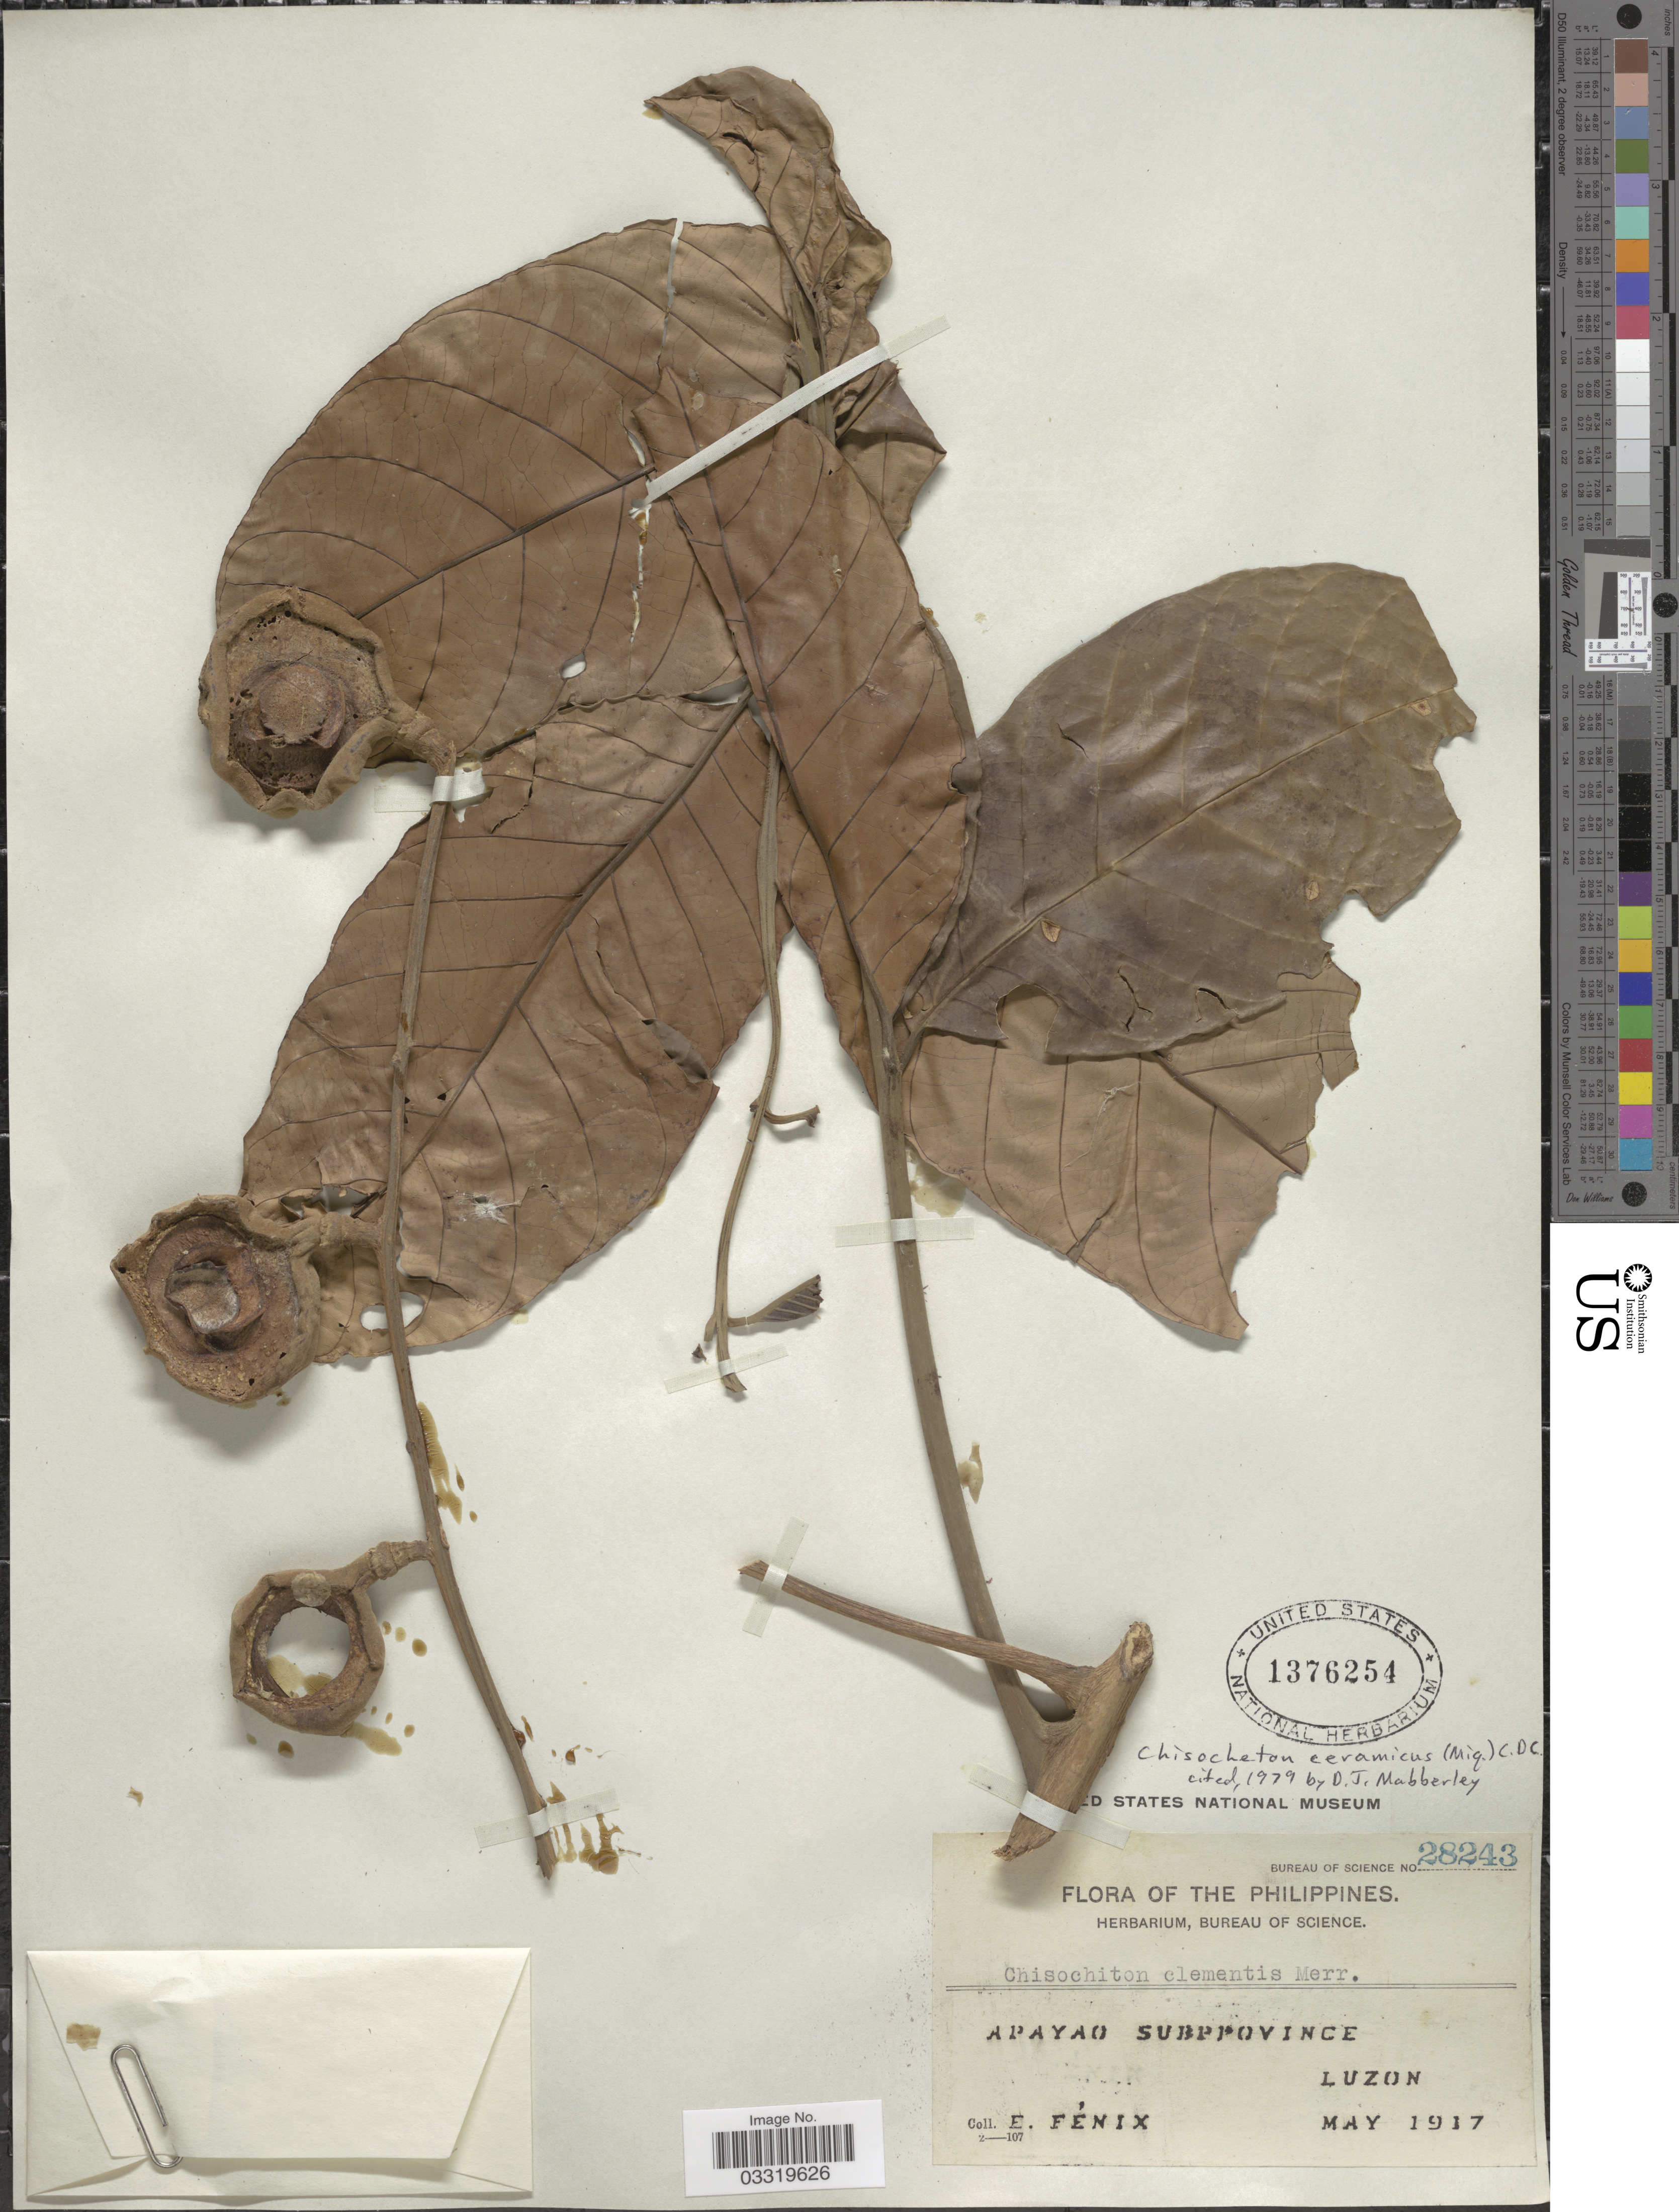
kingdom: Plantae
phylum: Tracheophyta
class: Magnoliopsida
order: Sapindales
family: Meliaceae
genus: Chisocheton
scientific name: Chisocheton ceramicus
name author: (Miq.) C. DC.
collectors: E. Fénix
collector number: Bureau of Science 28243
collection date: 1917-05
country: Philippines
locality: Apayao subprovince.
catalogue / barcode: US 1376254